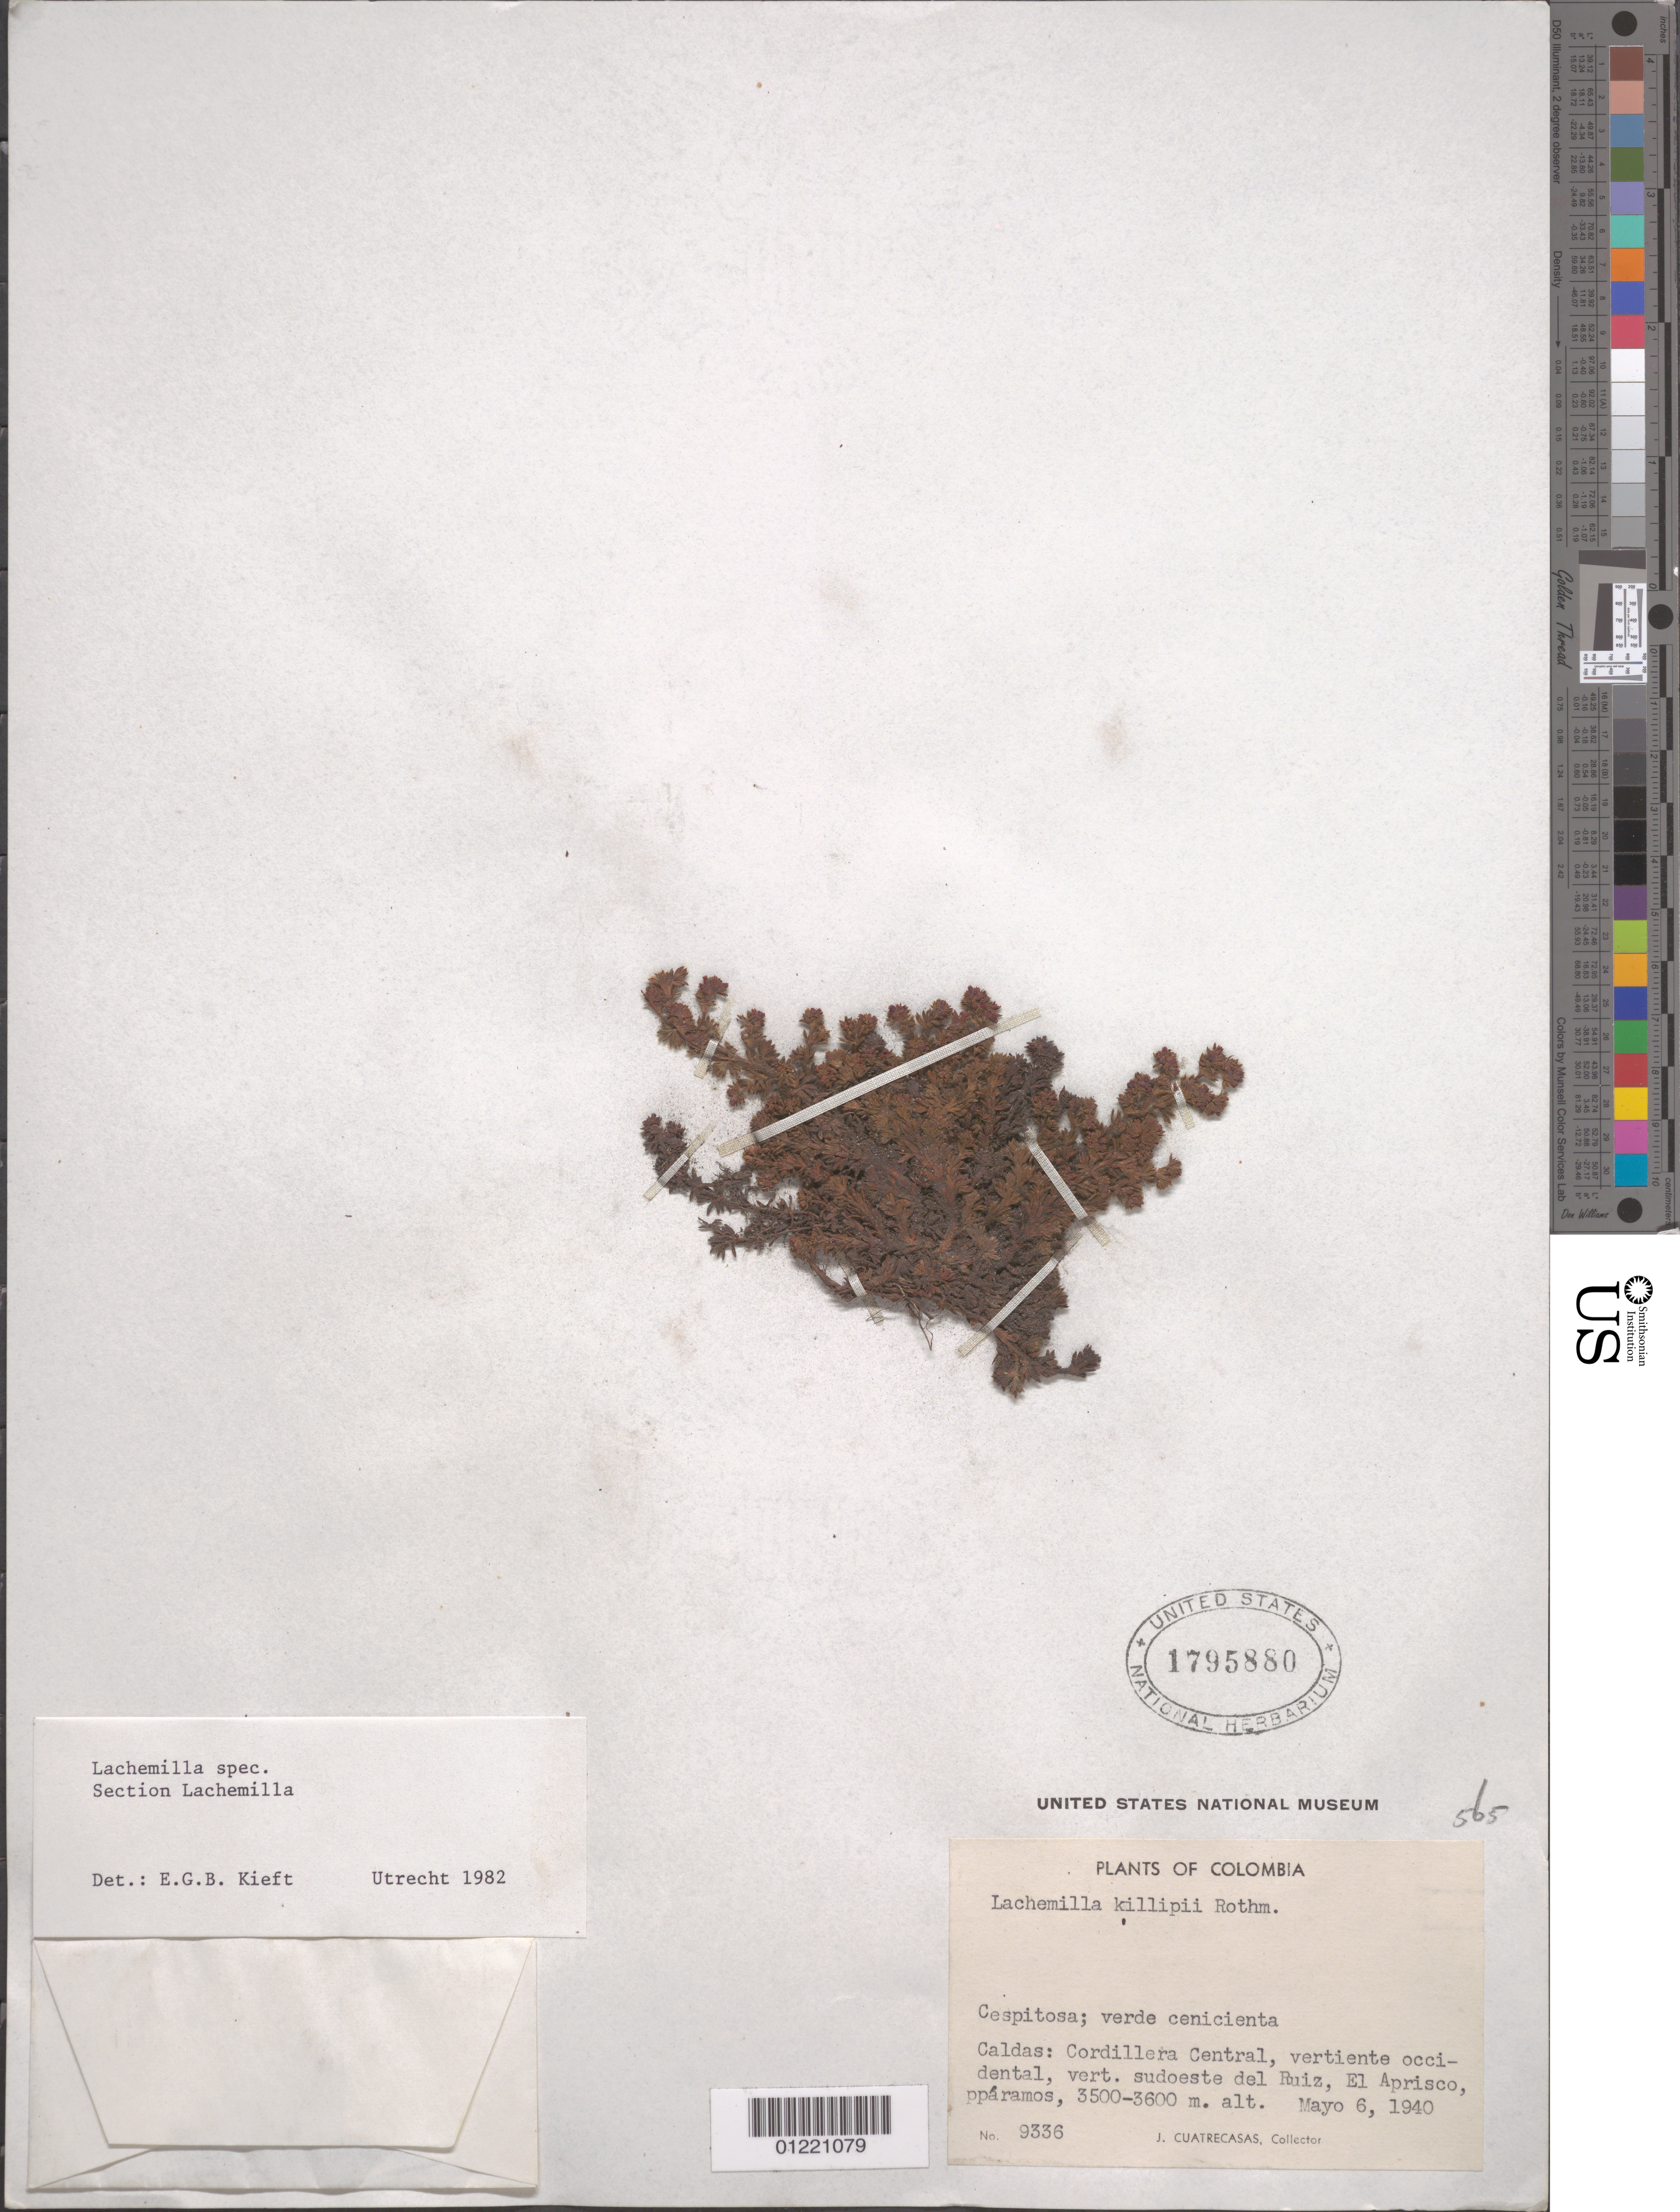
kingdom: Plantae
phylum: Tracheophyta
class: Magnoliopsida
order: Rosales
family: Rosaceae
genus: Lachemilla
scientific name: Lachemilla sp.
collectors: J. Cuatrecasas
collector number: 9336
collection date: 1940-05-06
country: Colombia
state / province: Caldas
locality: Cordillera Central, vertiente occidental, vert. sudoeste del Ruiz, El Aprisco.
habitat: paramos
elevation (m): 3500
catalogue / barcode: US 1795880